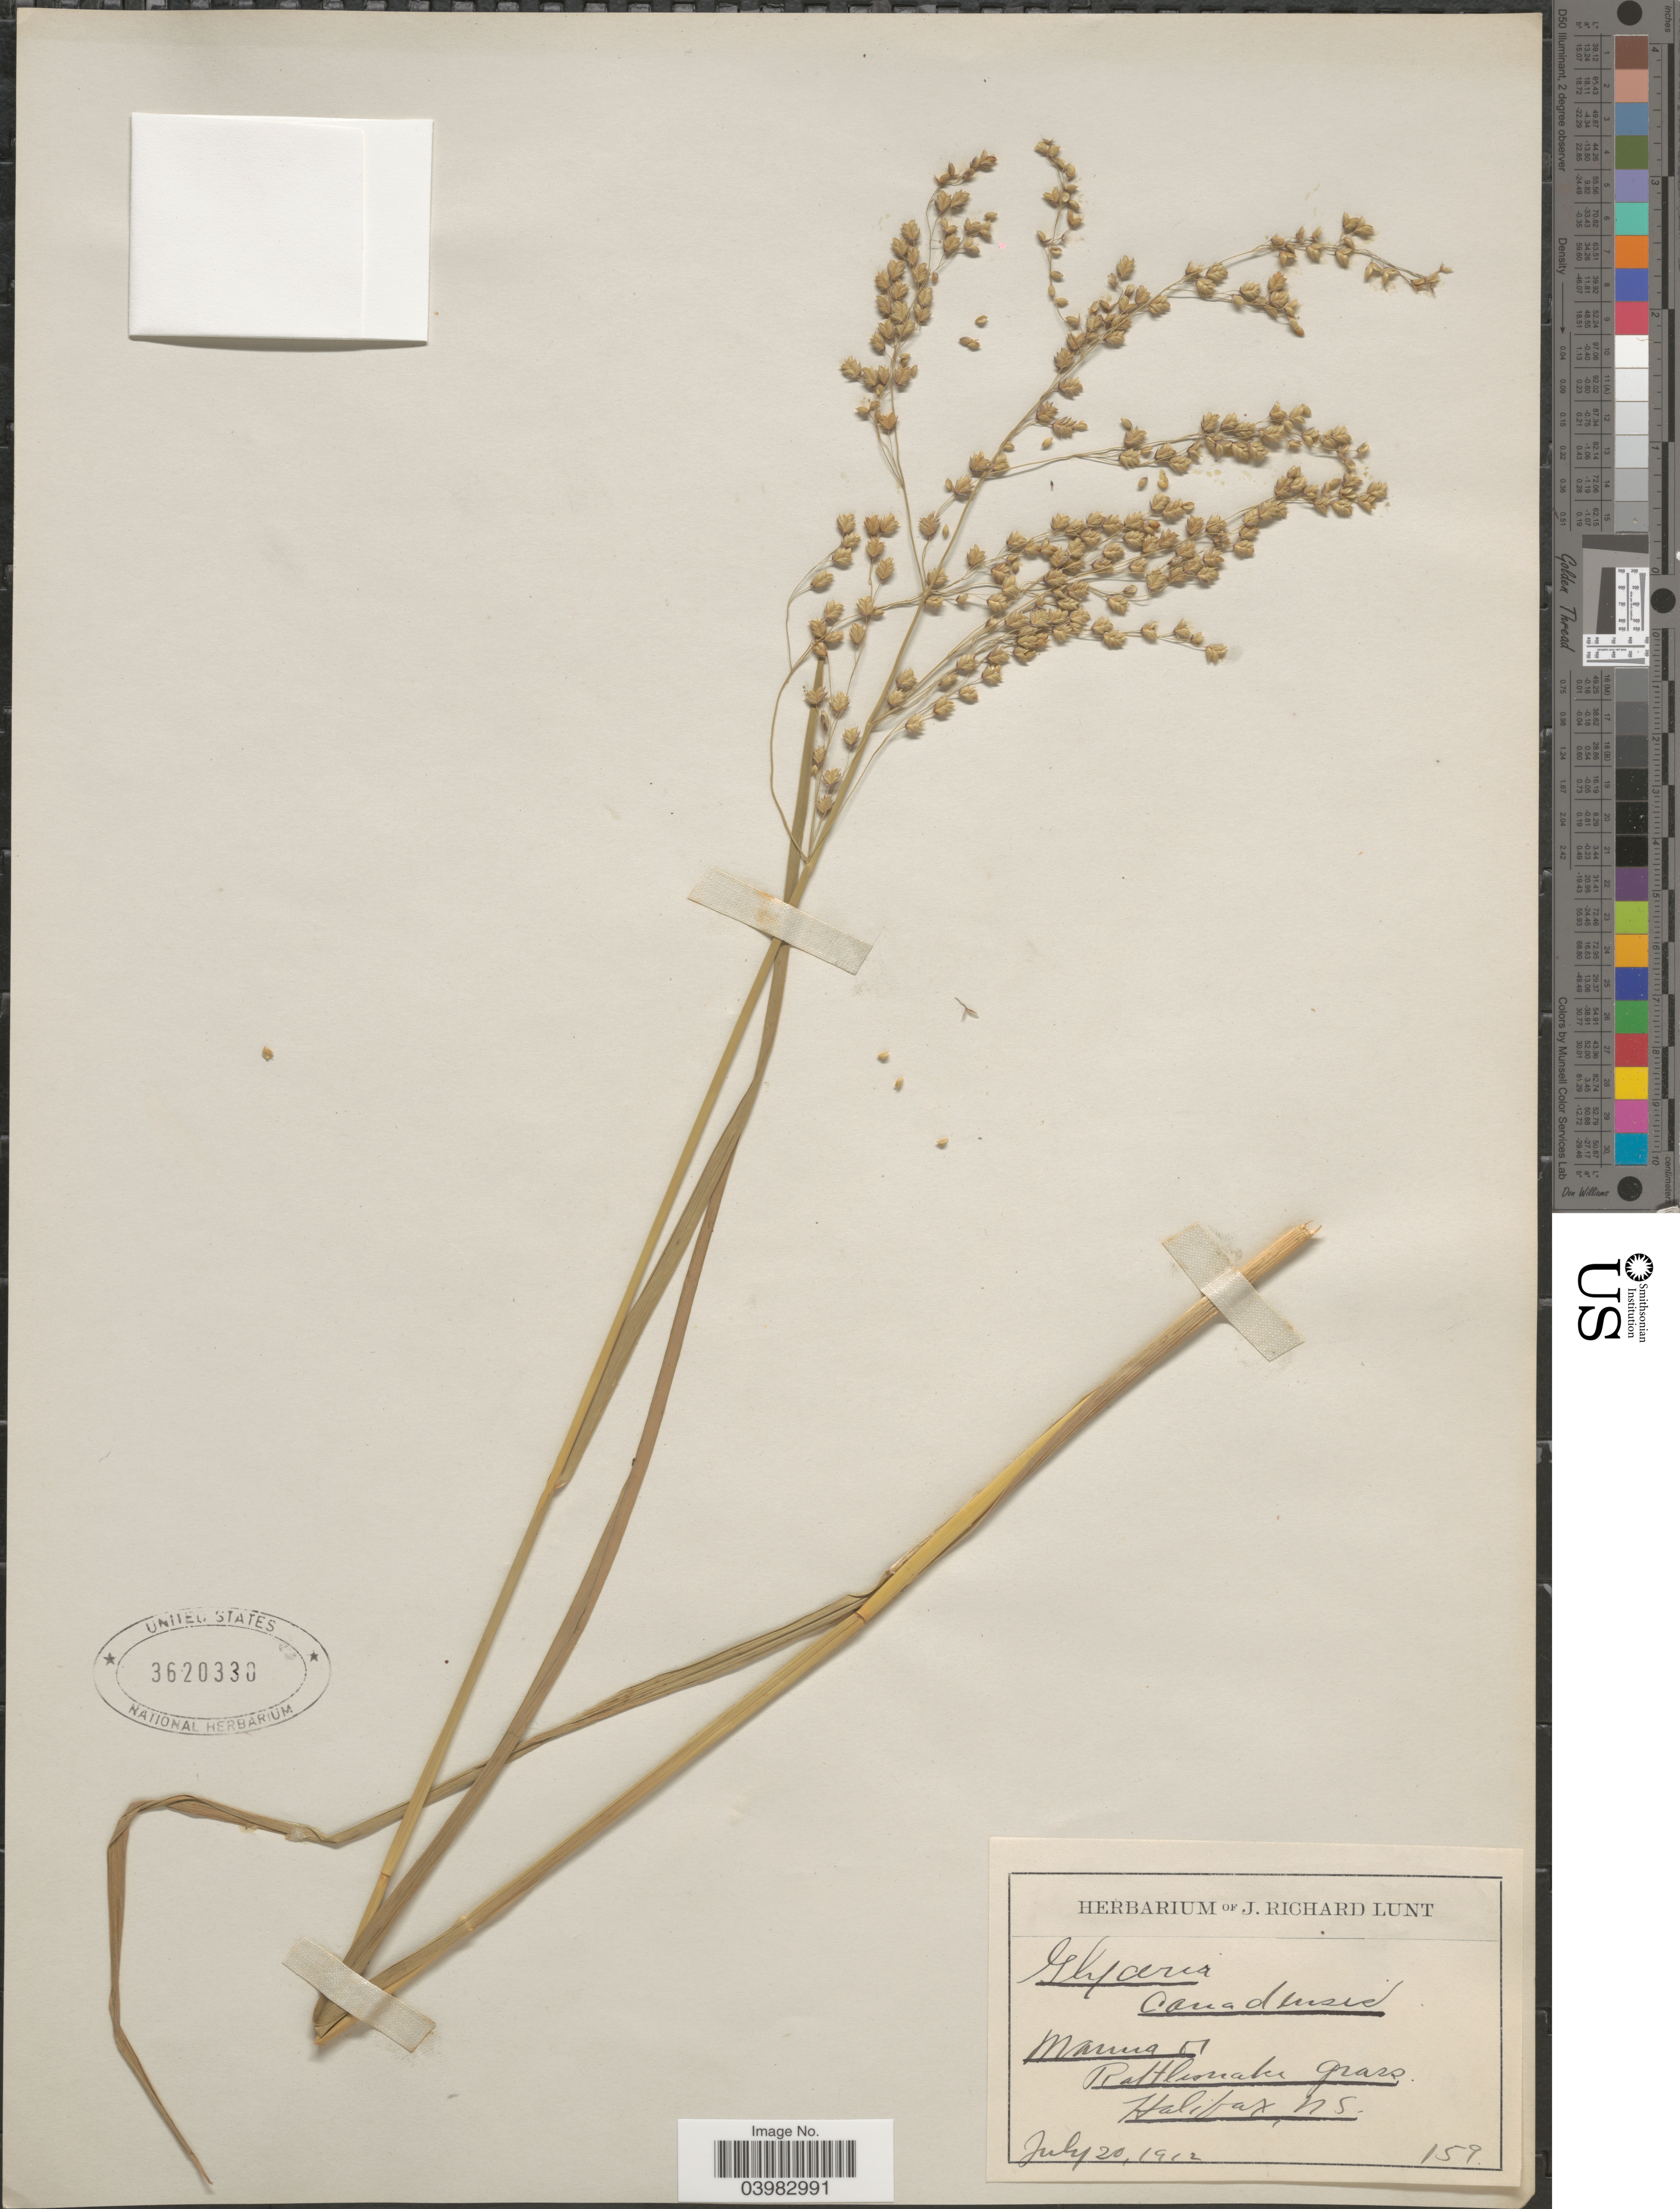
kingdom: Plantae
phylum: Tracheophyta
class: Liliopsida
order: Poales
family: Poaceae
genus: Glyceria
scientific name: Glyceria canadensis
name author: (Michx.) Trin.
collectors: Ex herb. J. Richard Lunt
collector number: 159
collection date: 1912-07-20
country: Canada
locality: Halifax.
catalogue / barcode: US 3620330